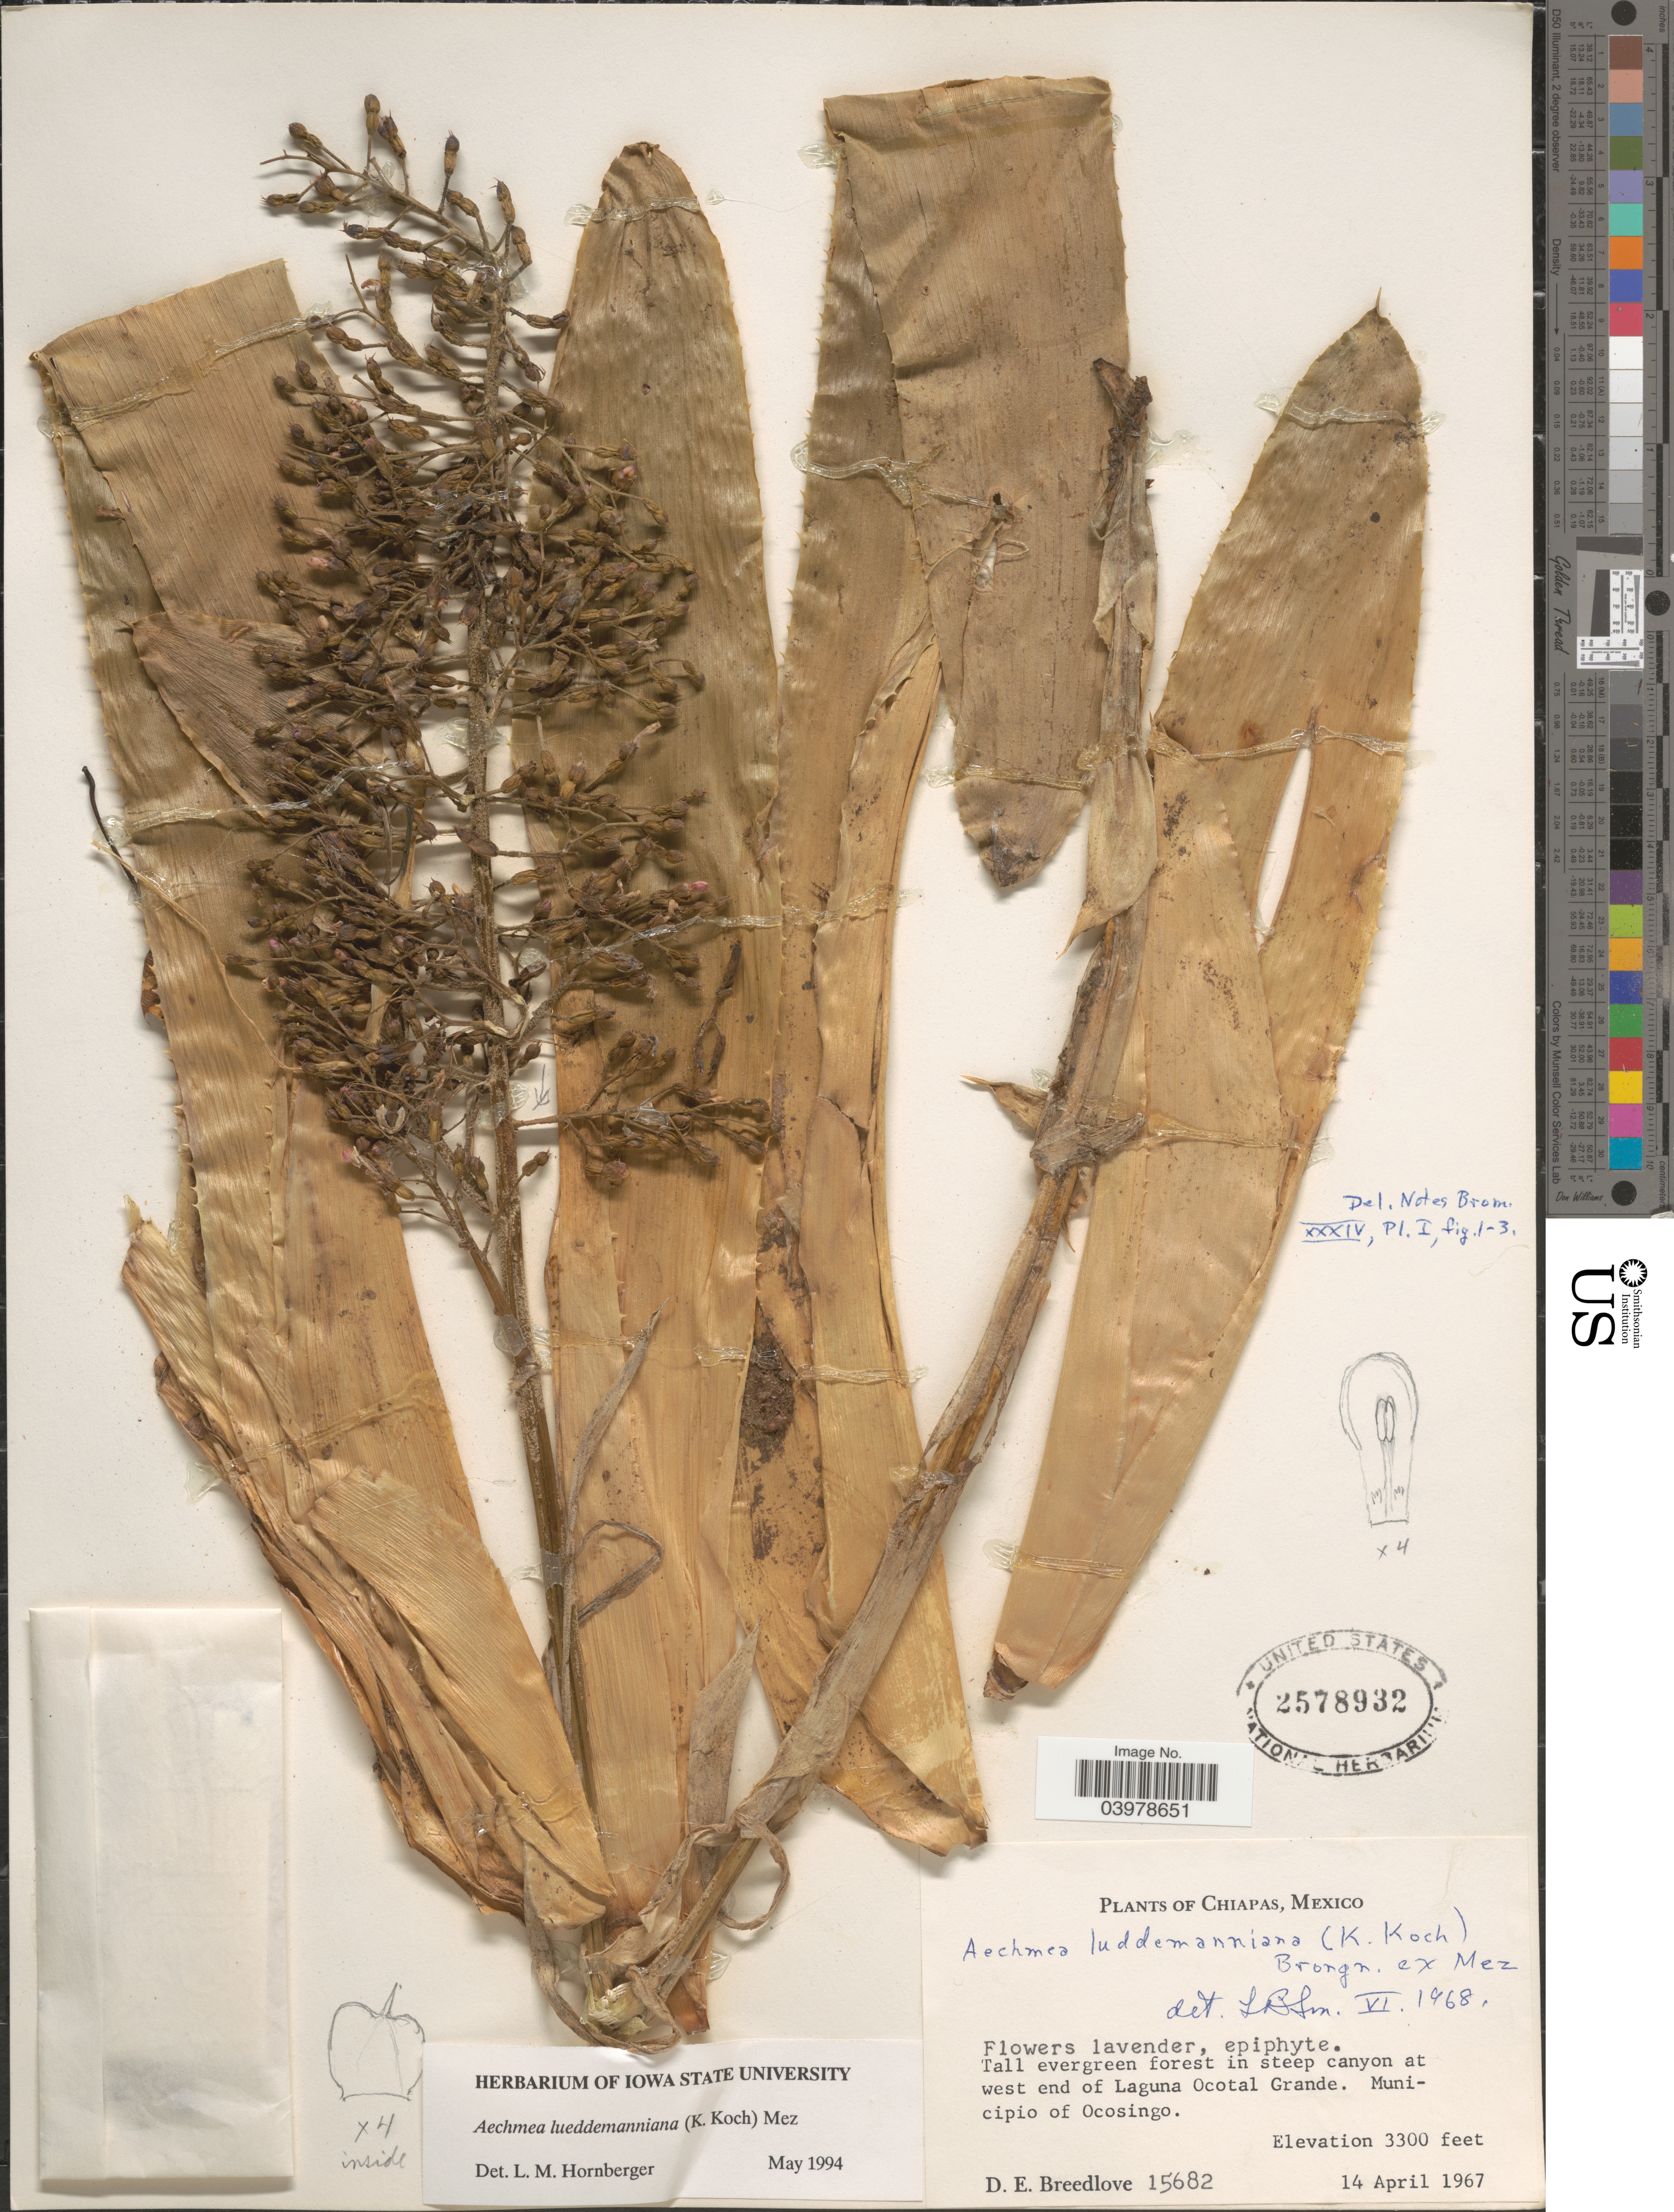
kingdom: Plantae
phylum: Tracheophyta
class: Liliopsida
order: Poales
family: Bromeliaceae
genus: Aechmea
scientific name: Aechmea lueddemanniana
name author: (K. Koch) Mez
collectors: D. E. Breedlove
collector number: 15682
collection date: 1967-04-14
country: Mexico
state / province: Chiapas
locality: In steep canyon at west end of Laguna Ocotal Grande. Municipio of Ocosingo.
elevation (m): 1006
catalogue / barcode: US 2578932